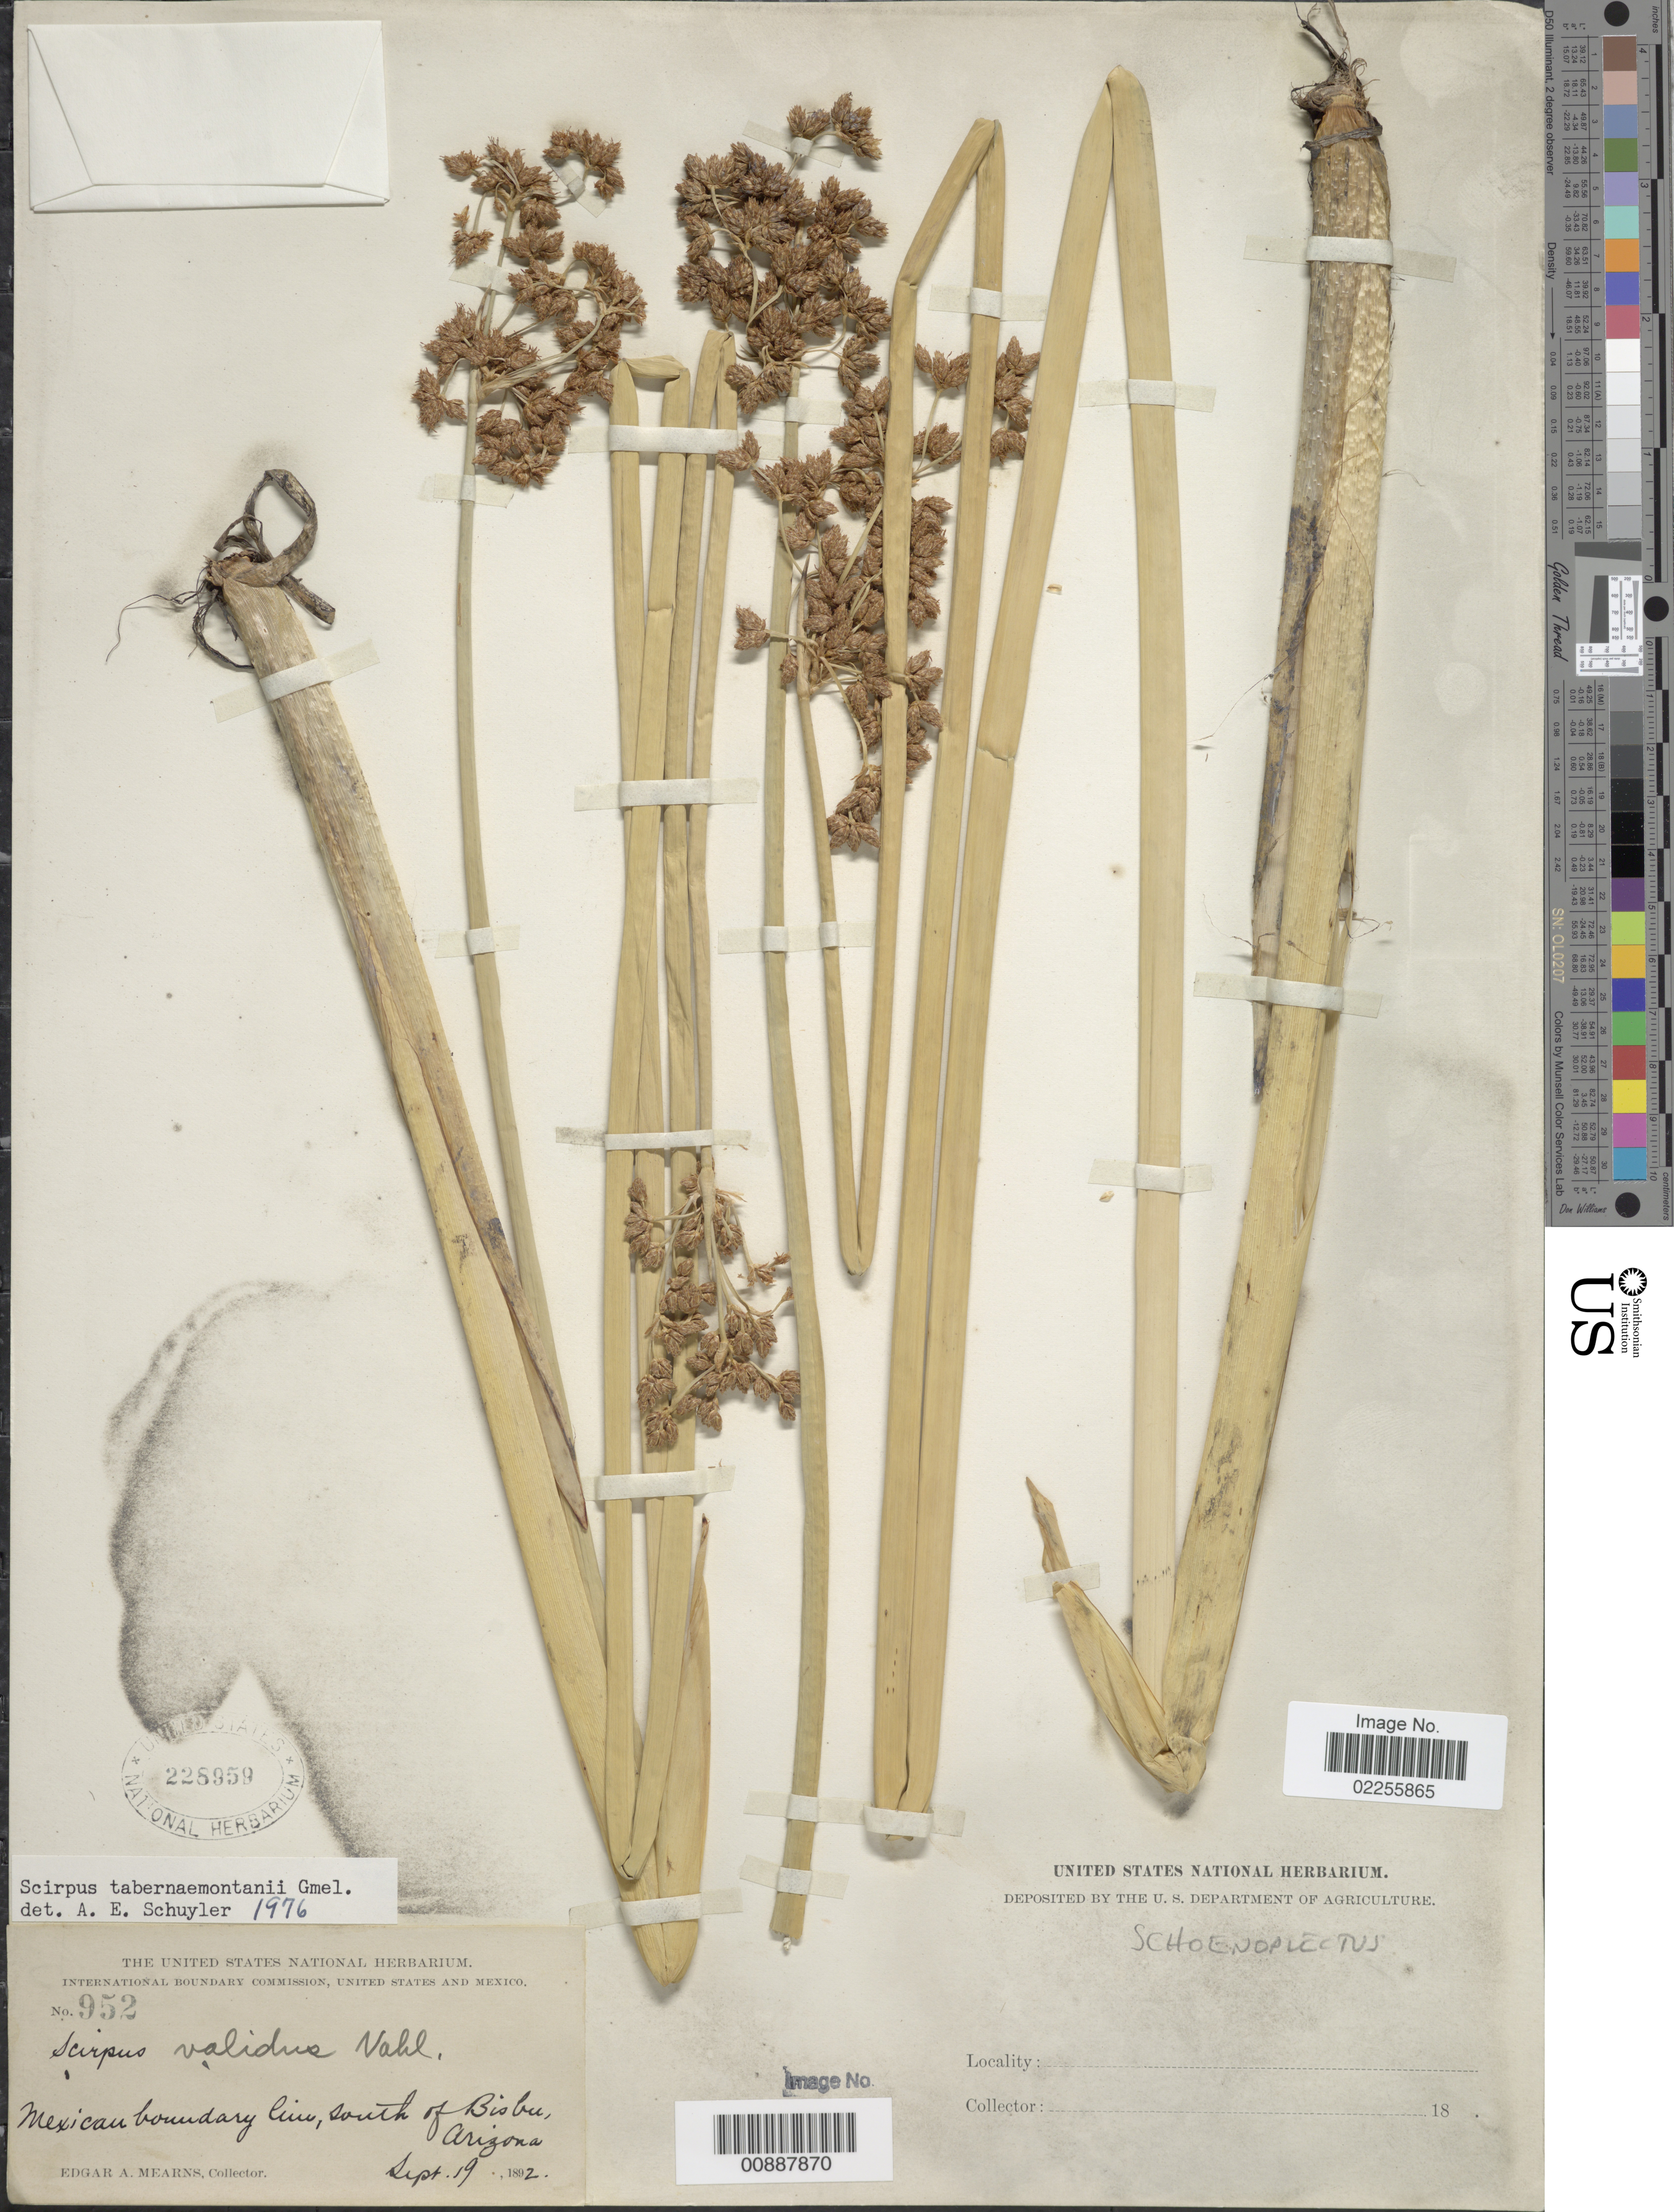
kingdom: Plantae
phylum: Tracheophyta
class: Liliopsida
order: Poales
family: Cyperaceae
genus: Schoenoplectus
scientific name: Schoenoplectus tabernaemontani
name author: (C.C. Gmel.) Palla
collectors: E. A. Mearns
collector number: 952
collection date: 1892-08-19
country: United States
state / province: Arizona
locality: Mexican boundary line, south of Bisbee.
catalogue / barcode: US 228959